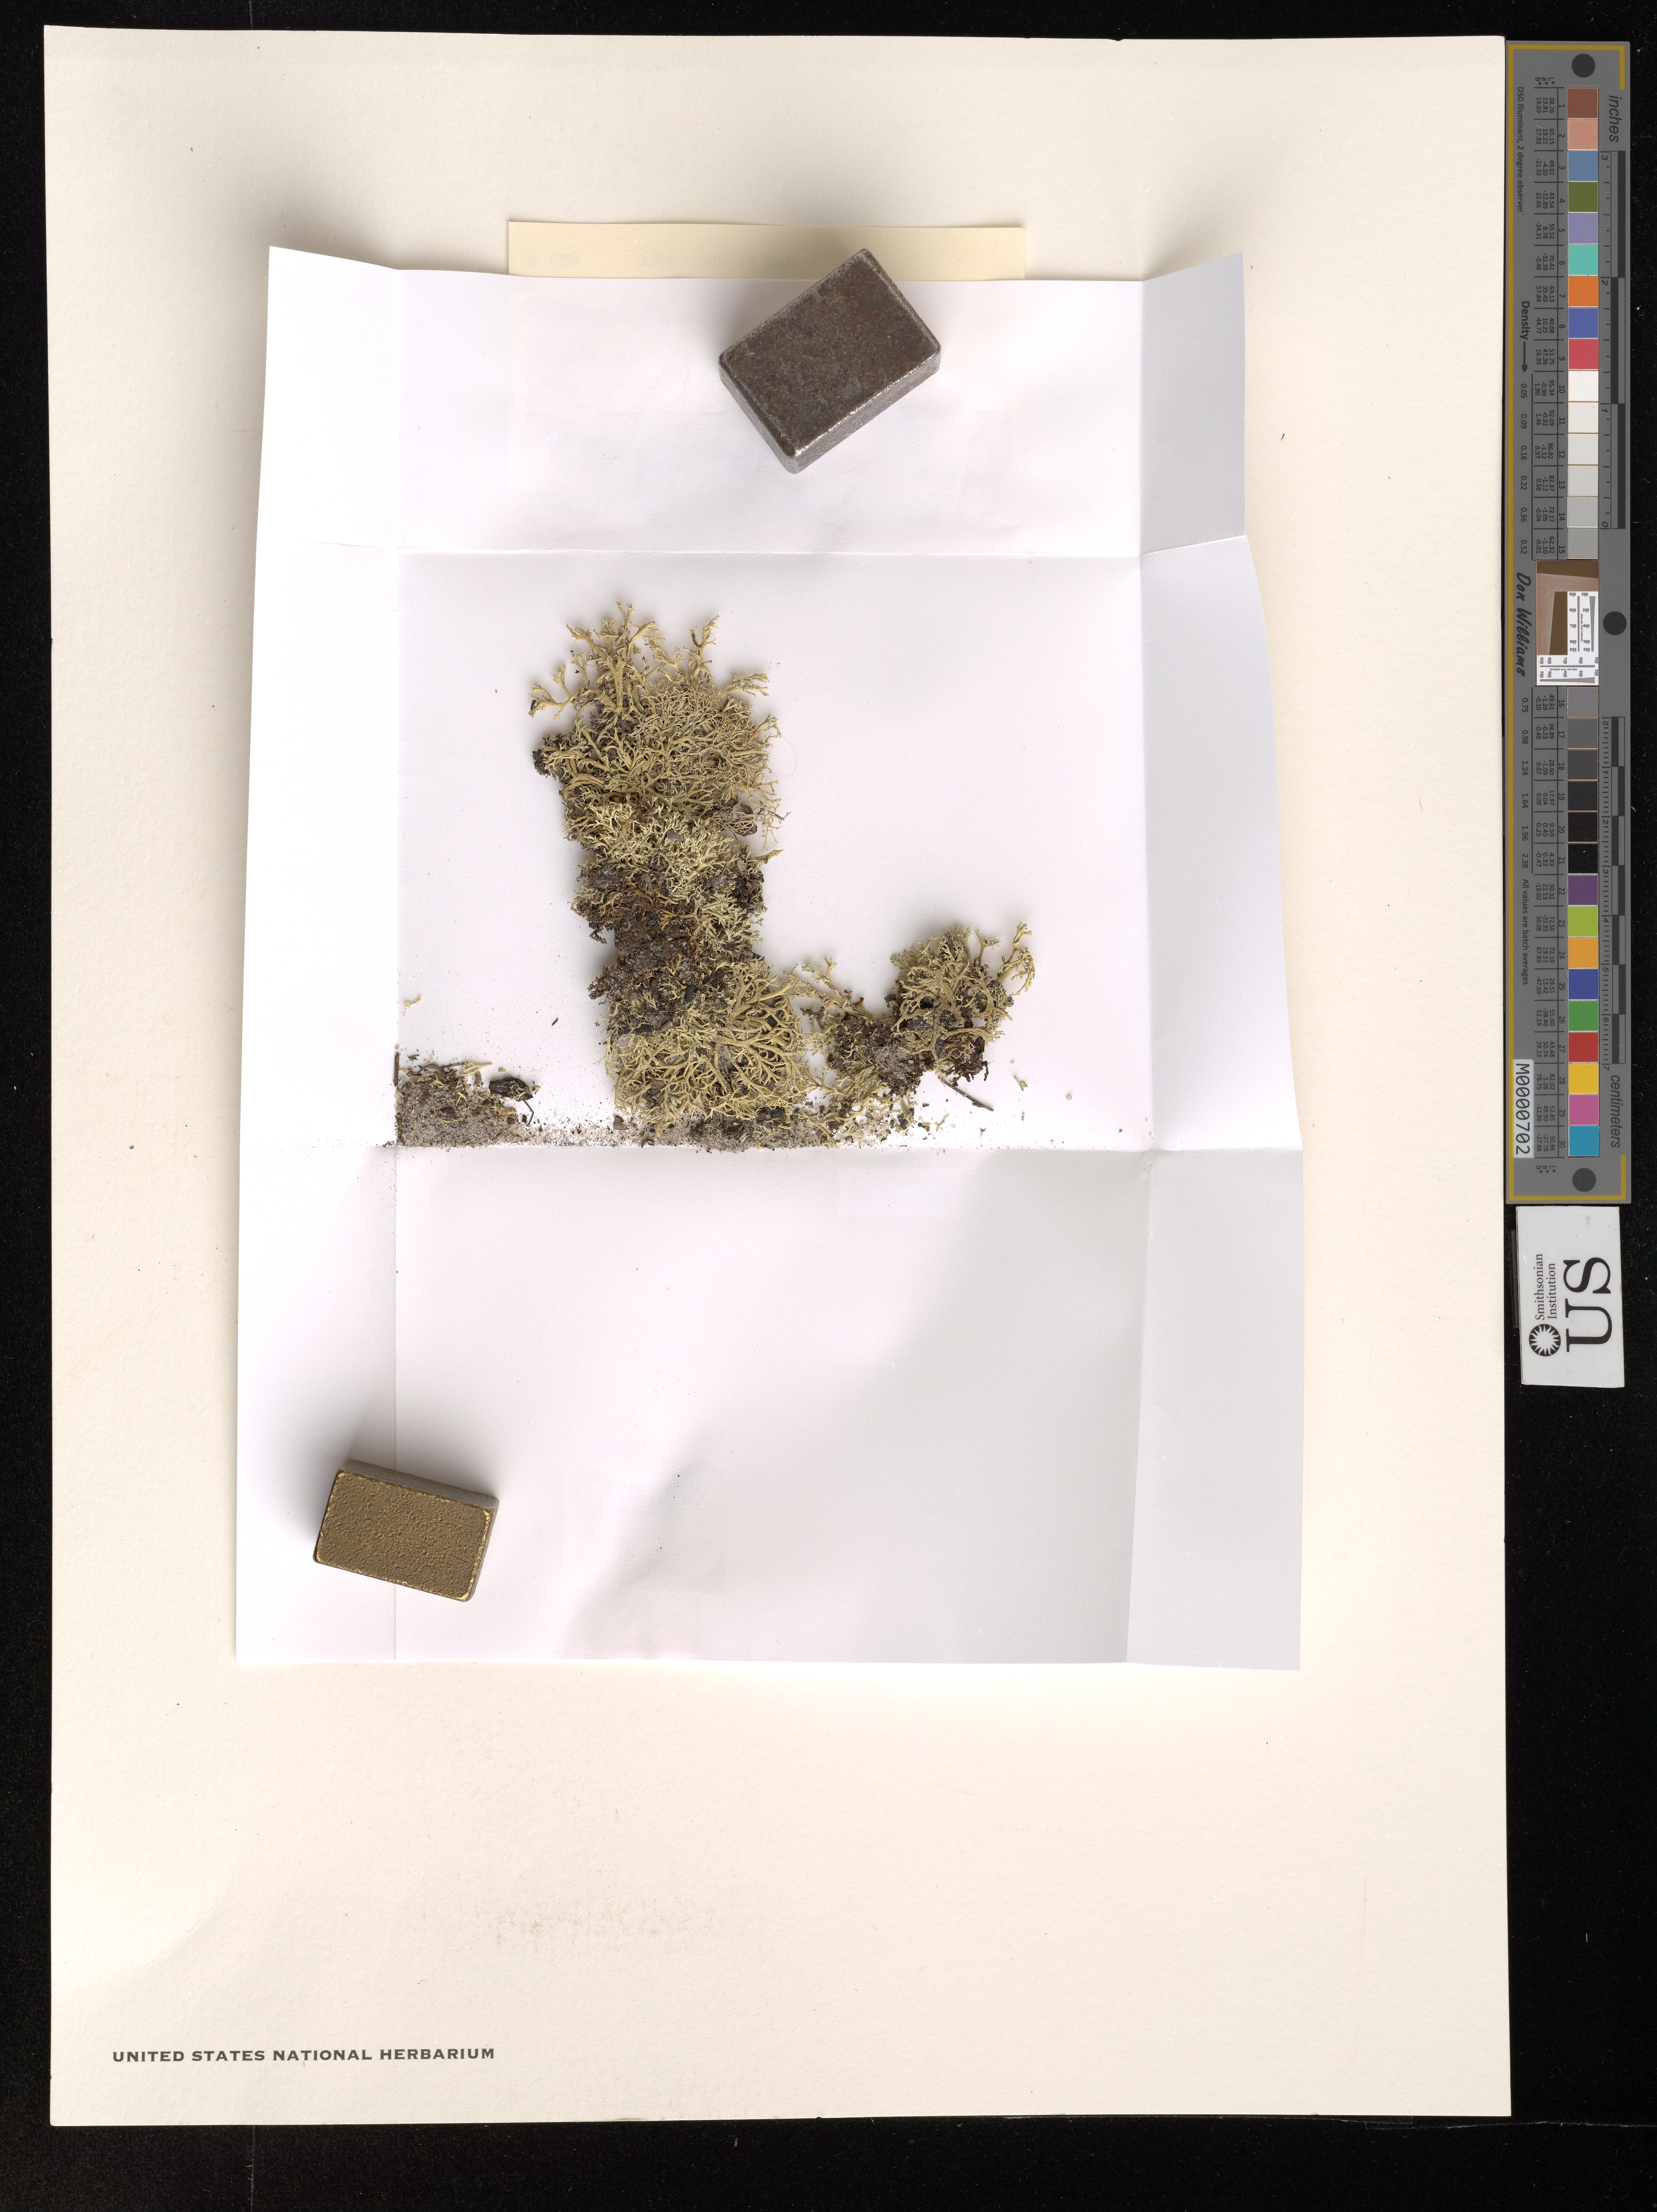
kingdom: Fungi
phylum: Ascomycota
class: Lecanoromycetes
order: Lecanorales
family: Cladoniaceae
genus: Cladonia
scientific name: Cladonia leporina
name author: Fr.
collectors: R. Yahr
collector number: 3764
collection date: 2001-05-14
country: United States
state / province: North Carolina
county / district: Pender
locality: Pender Co. Holly Shelter Game Land, 0.05 mi N or gate at Annandale.